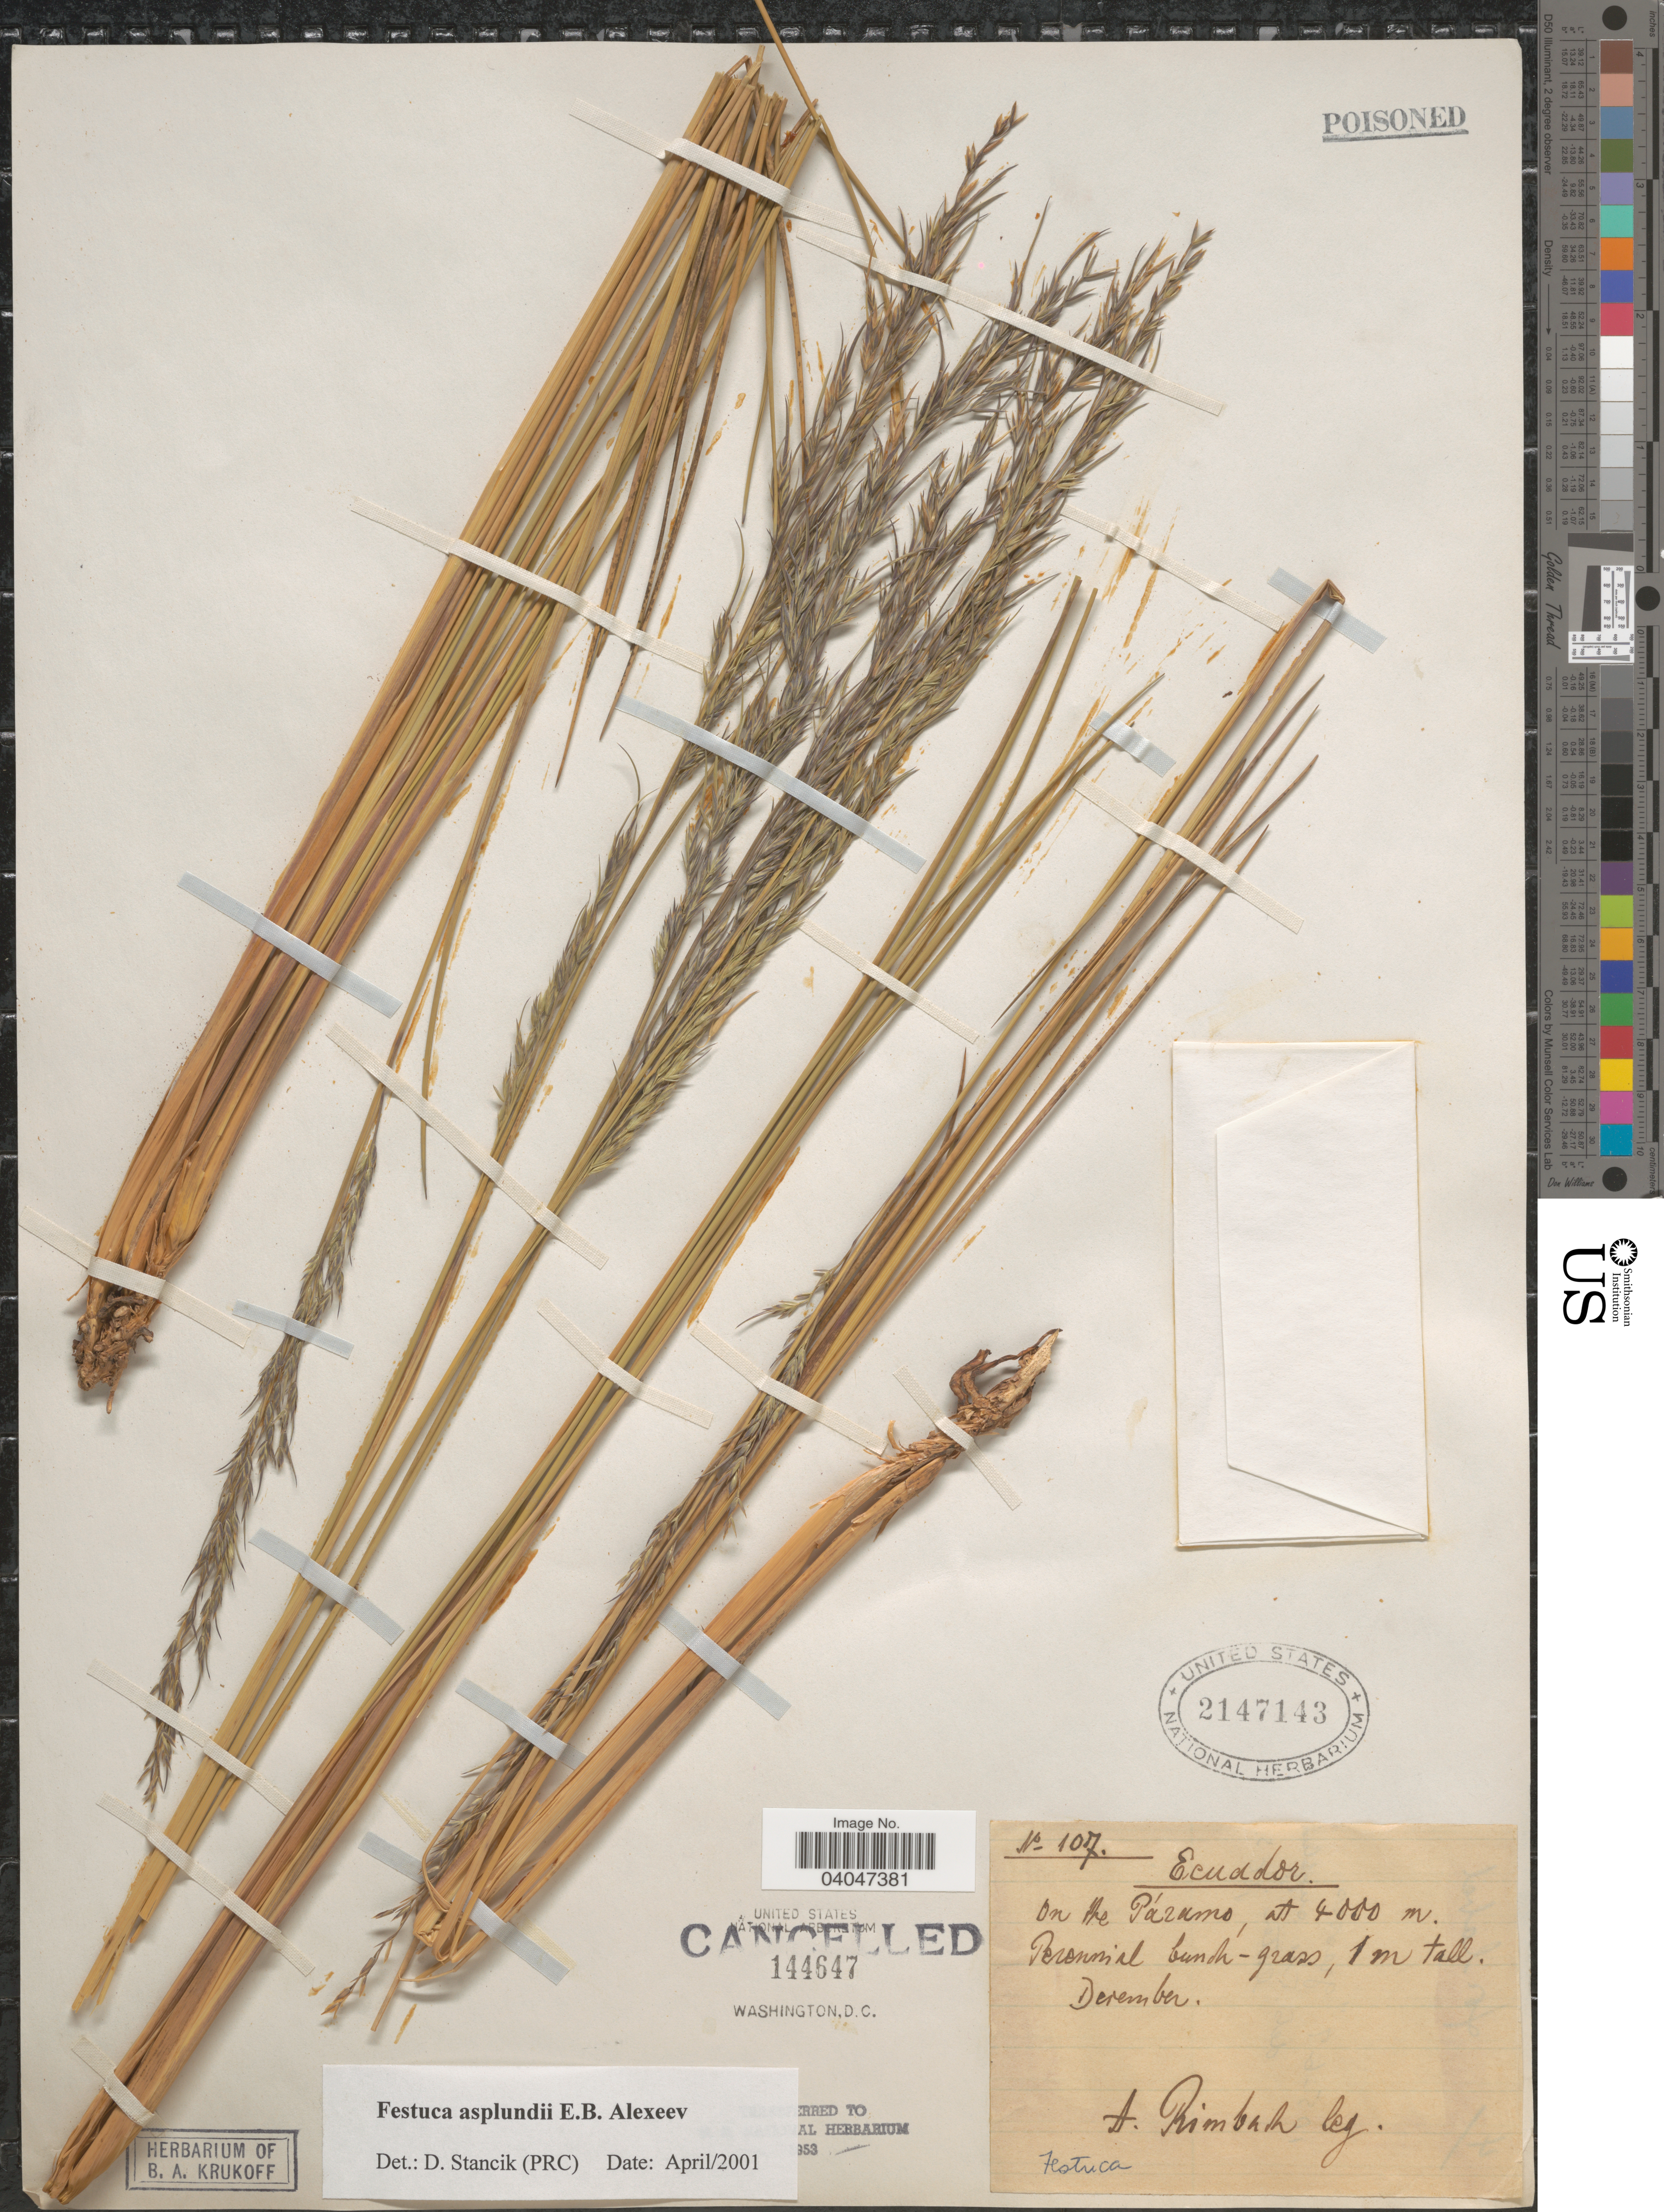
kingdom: Plantae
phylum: Tracheophyta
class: Liliopsida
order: Poales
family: Poaceae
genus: Festuca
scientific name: Festuca asplundii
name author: E.B. Alexeev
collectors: A. Primbah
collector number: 107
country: Ecuador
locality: On the Páramo.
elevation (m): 4000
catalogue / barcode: US 2147143